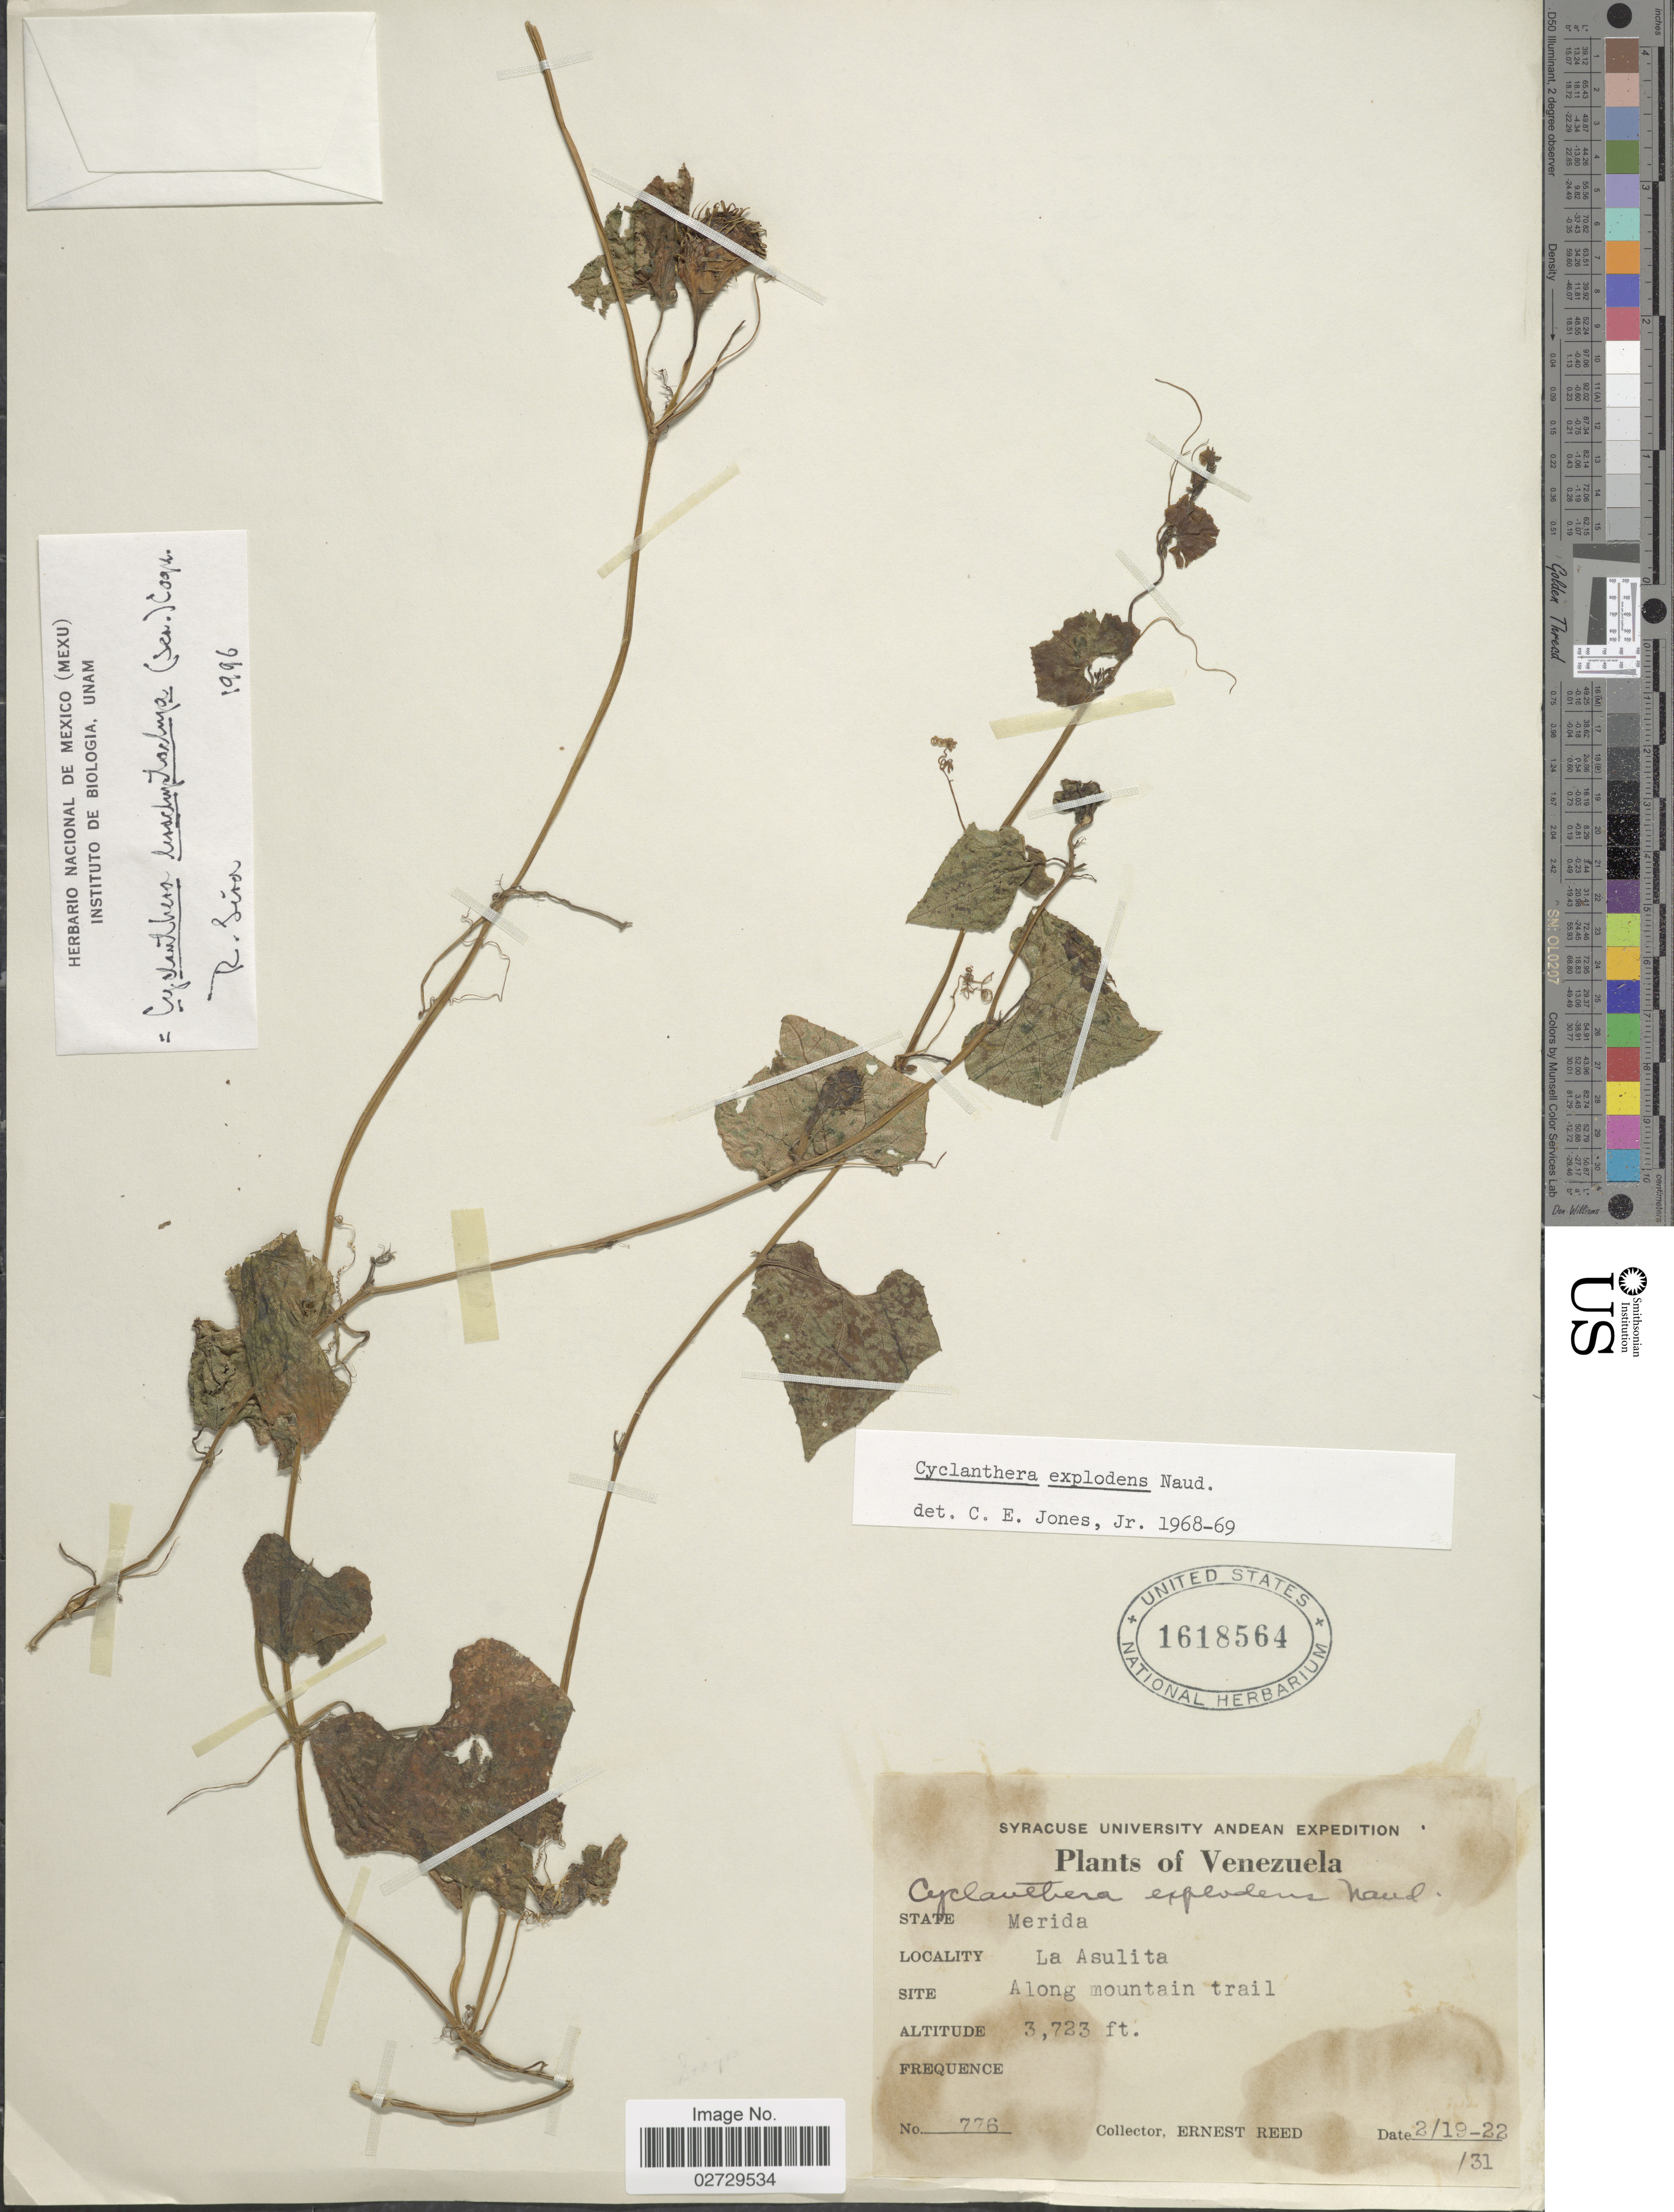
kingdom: Plantae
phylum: Tracheophyta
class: Magnoliopsida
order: Cucurbitales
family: Cucurbitaceae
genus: Cyclanthera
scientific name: Cyclanthera brachystachya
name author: (DC.) Cogn.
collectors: E. Reed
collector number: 776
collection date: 1931-02-19/1931-02-22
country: Venezuela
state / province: Mérida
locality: La Asulita, Along mountain trail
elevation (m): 1135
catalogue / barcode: US 1618564